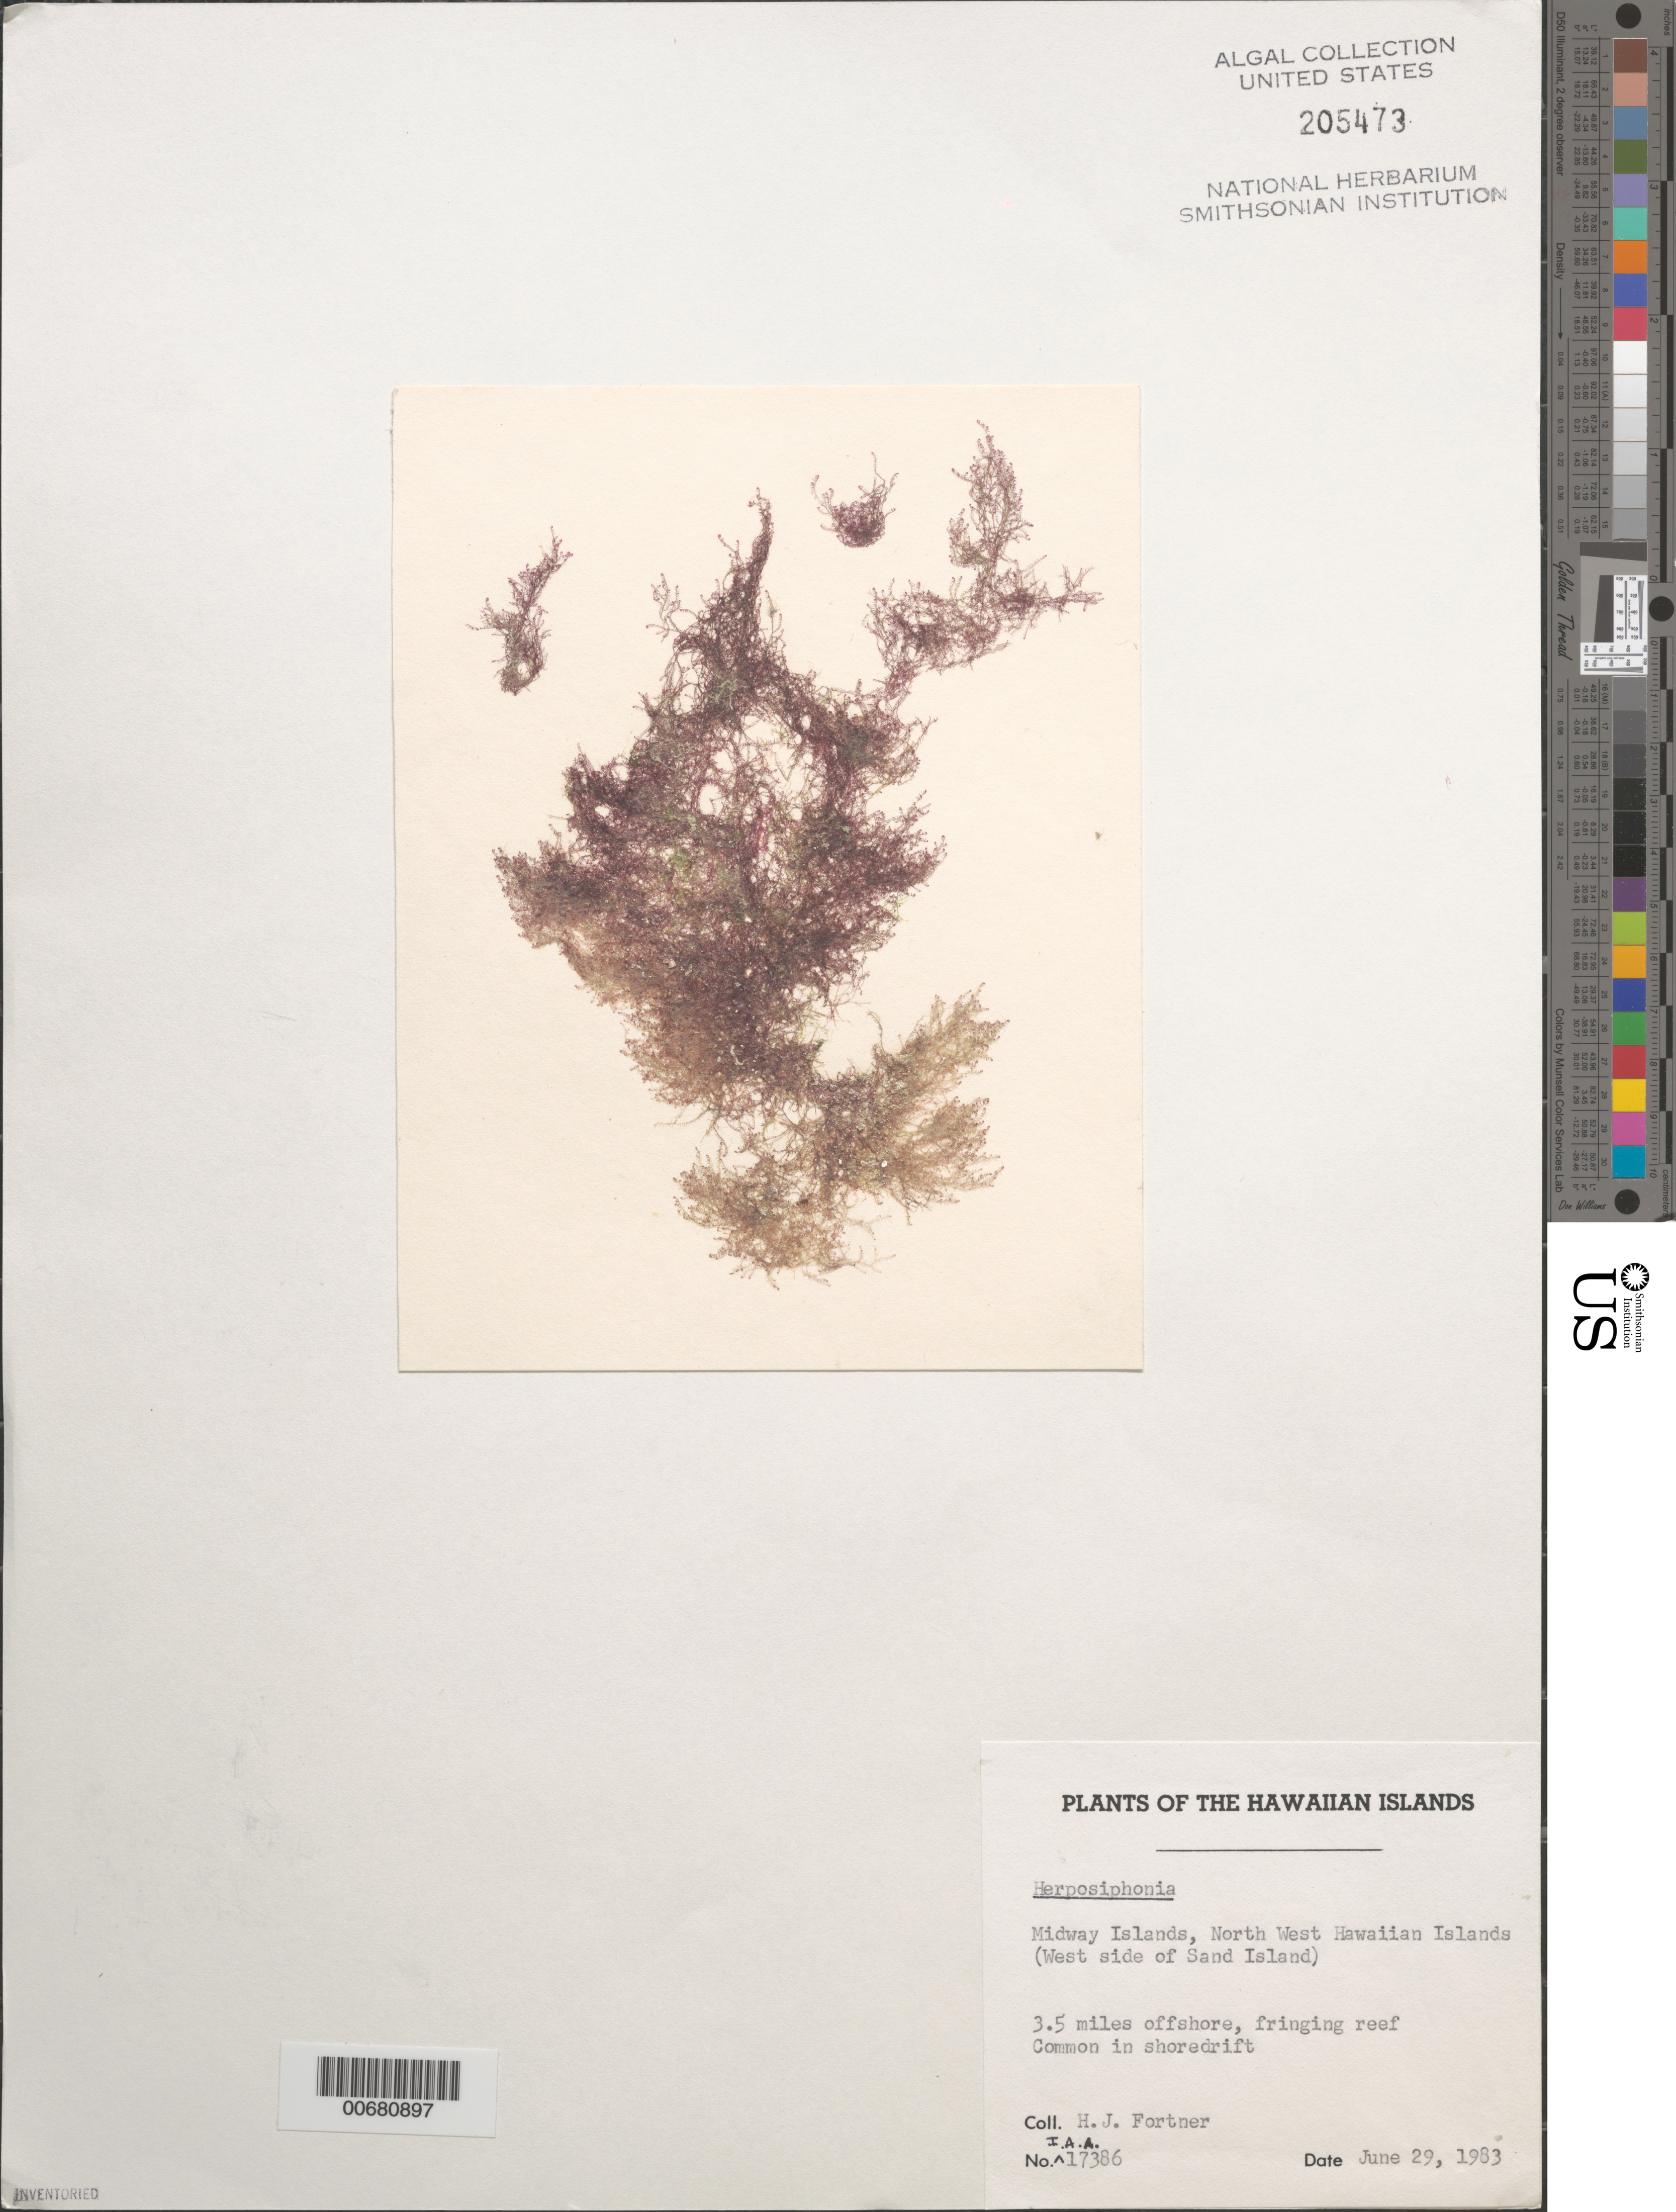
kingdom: Plantae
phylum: Rhodophyta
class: Florideophyceae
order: Ceramiales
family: Rhodomelaceae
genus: Herposiphonia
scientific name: Herposiphonia sp.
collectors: H. Fortner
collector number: IAA 17386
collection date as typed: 29 Jun 1983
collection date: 1983-06-29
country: U.S. Administered Pacific Islands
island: Midway Atoll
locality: West side of island, Sand Islet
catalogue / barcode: US 205473